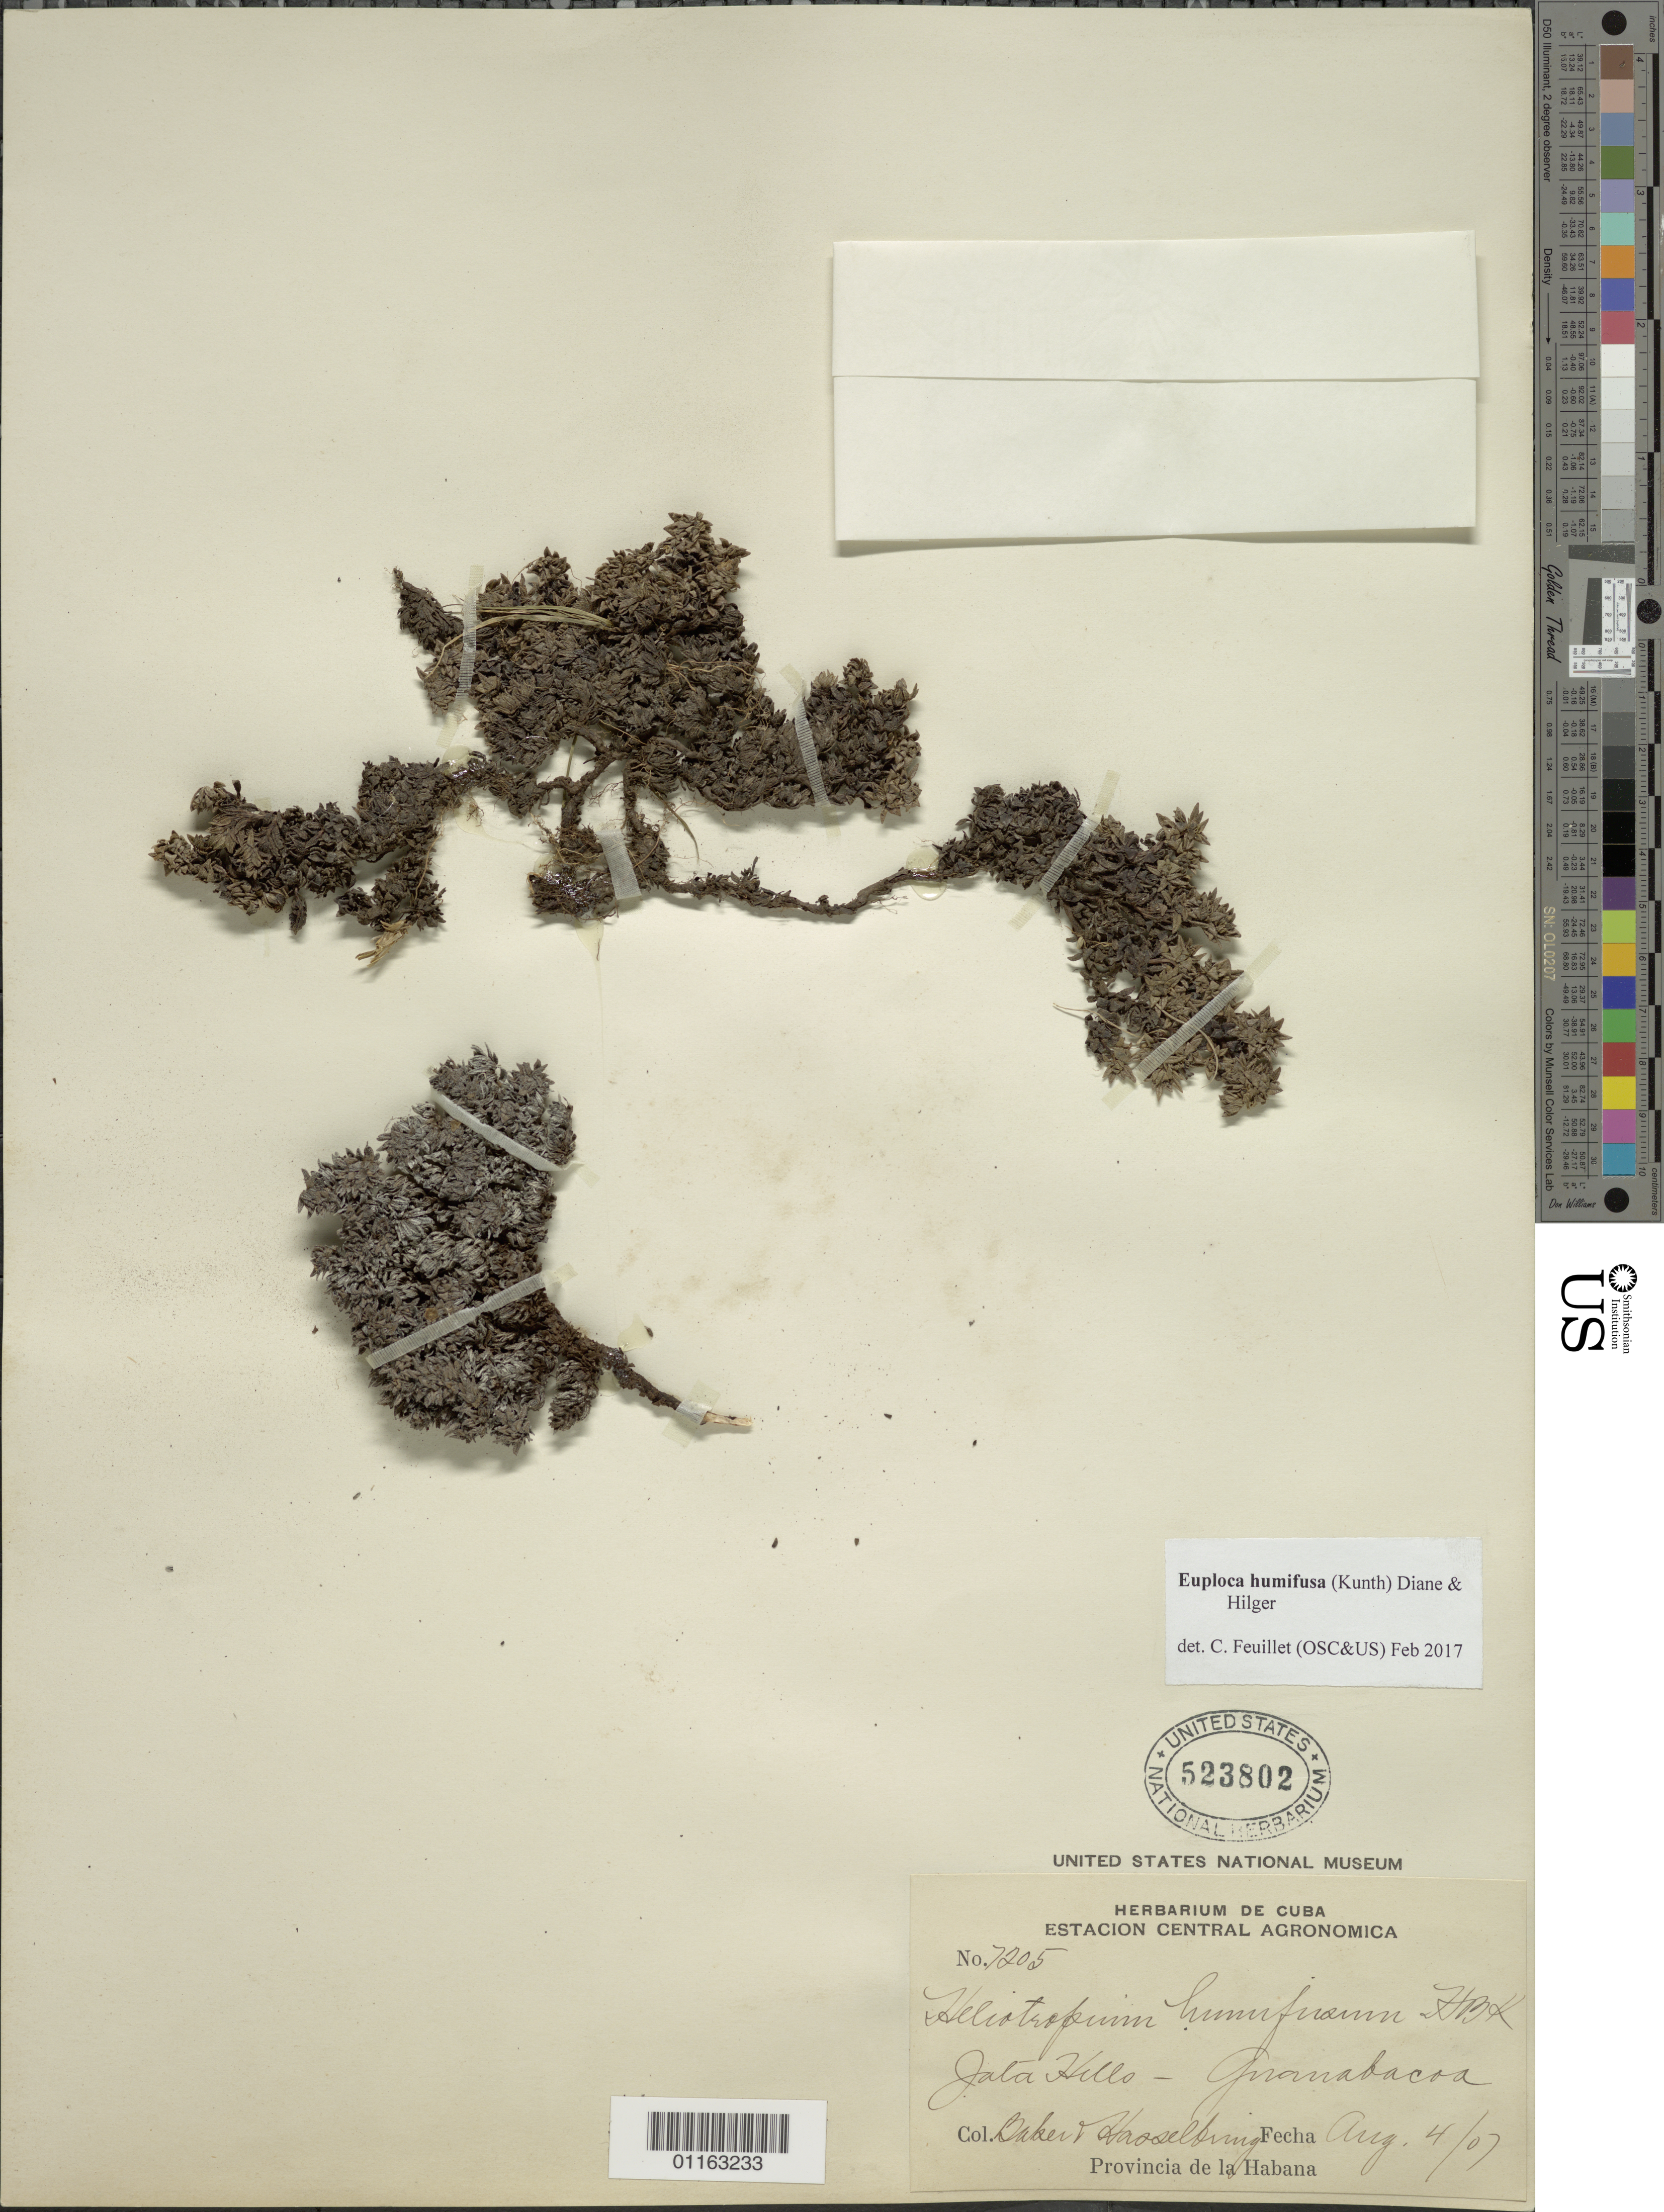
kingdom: Plantae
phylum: Tracheophyta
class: Magnoliopsida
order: Boraginales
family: Heliotropiaceae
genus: Euploca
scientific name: Euploca humifusa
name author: (Kunth) Diane & Hilger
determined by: Feuillet, C.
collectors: C. F. Baker & H. Hasselbring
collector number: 7205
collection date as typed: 04 Aug 1907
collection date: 1907-08-04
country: Cuba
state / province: La Habana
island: Cuba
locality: Jata hills Granabacoa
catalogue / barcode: US 523802